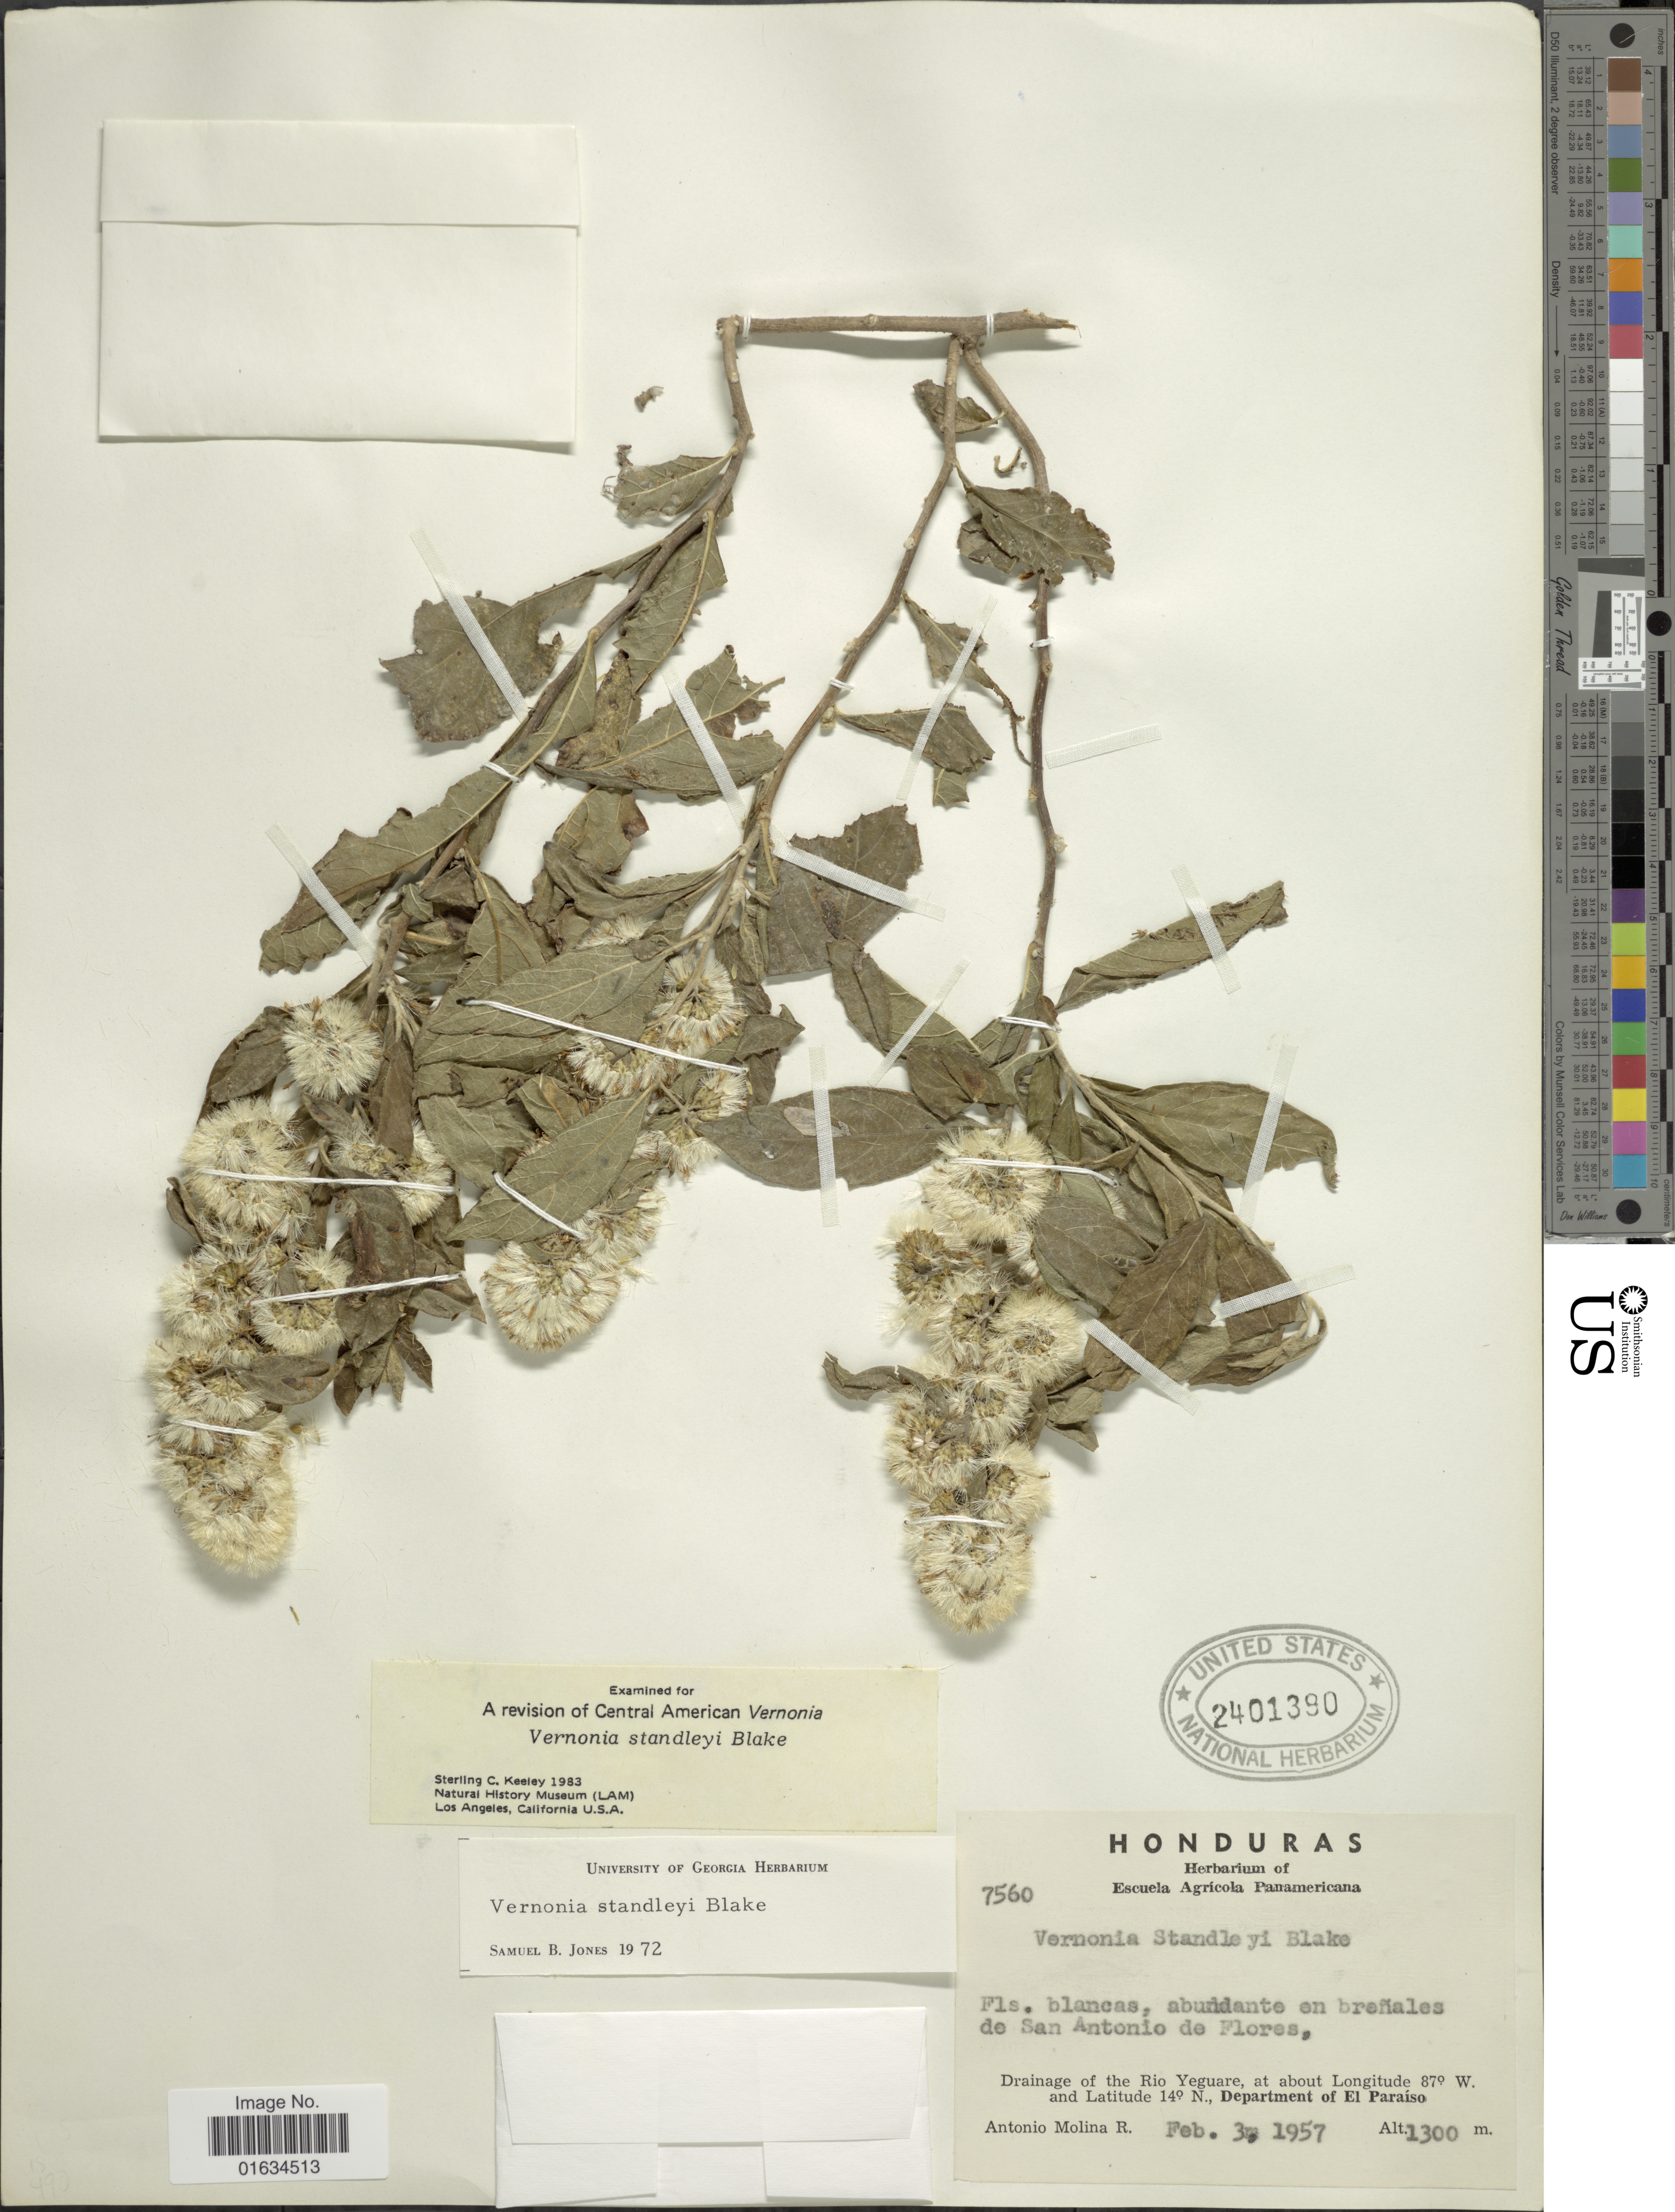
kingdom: Plantae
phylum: Tracheophyta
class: Magnoliopsida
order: Asterales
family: Asteraceae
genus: Critoniopsis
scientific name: Critoniopsis standleyi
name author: (S.F. Blake) H. Rob.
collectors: A. Molina R.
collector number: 7560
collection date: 1957-02-03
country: Honduras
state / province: El Paraíso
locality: Aburidante en brenales de San Antonia de Flores, Drainage of the Rio Yeguare, Department of El Paraiso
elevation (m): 1300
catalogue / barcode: US 2401390